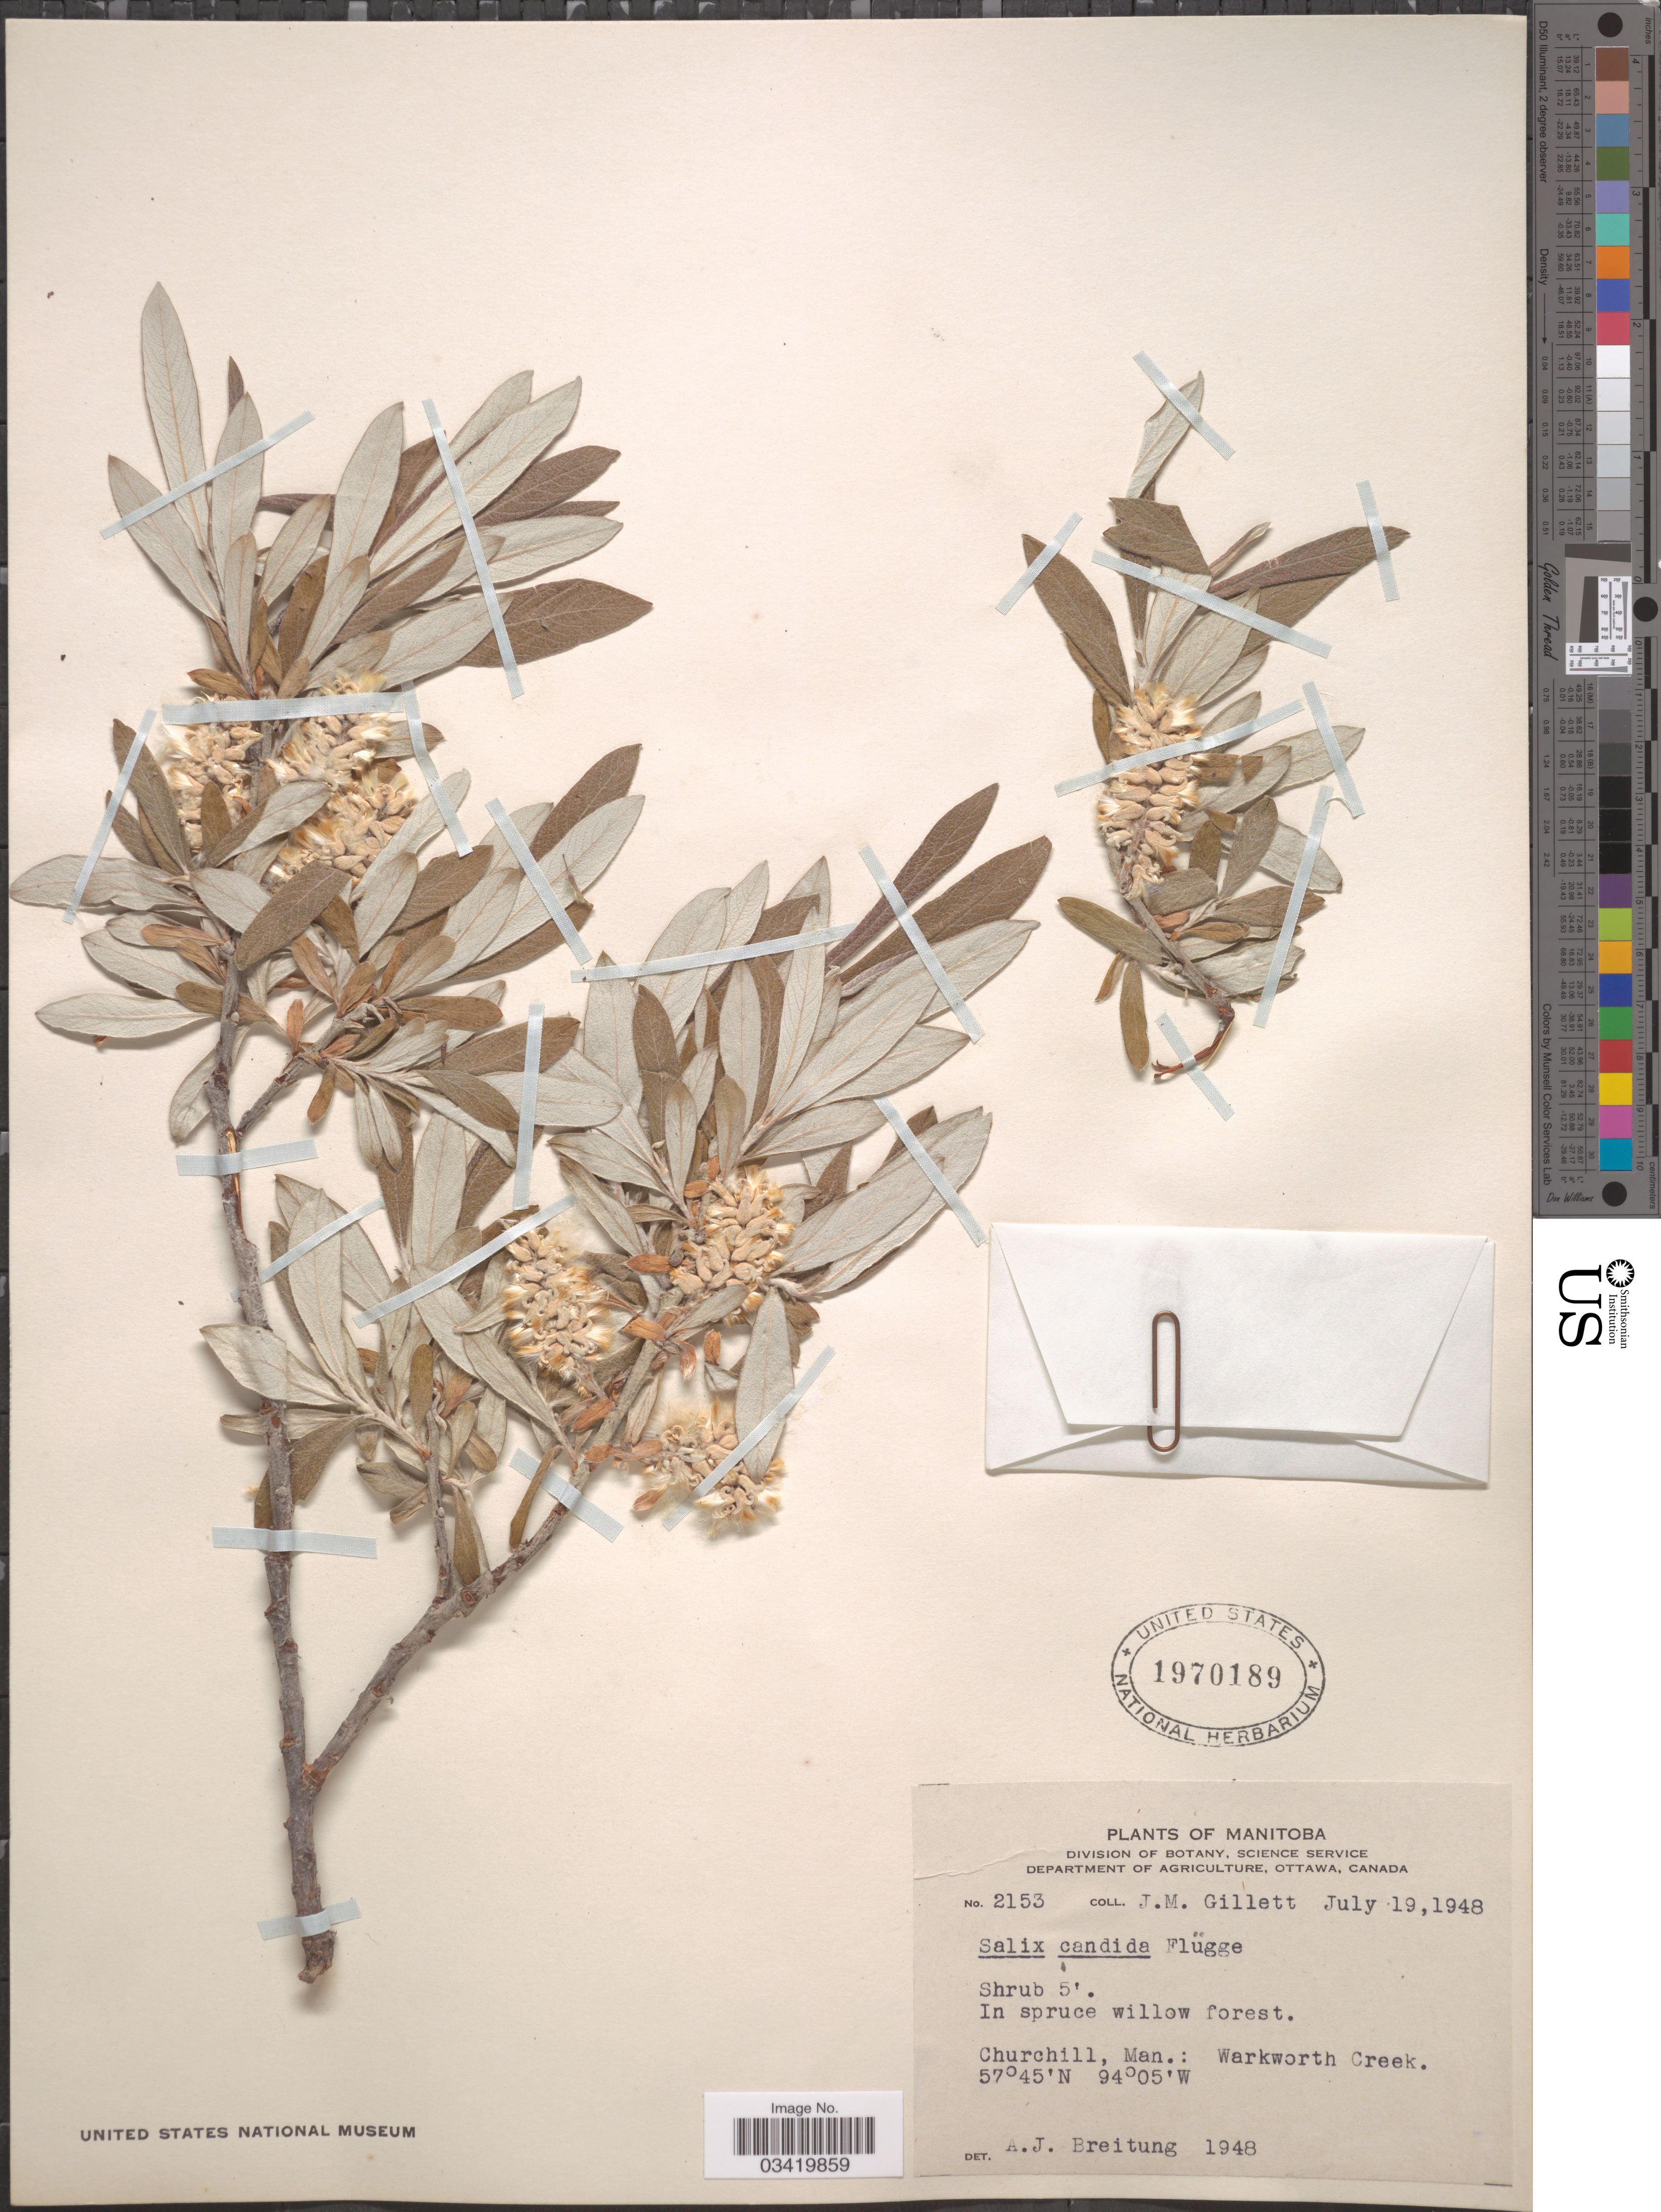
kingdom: Plantae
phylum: Tracheophyta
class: Magnoliopsida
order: Malpighiales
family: Salicaceae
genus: Salix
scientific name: Salix candida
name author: Flüggé ex Willd.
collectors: J. M. Gillett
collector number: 2153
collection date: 1948-07-19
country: Canada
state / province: Manitoba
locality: Churchill, Man.: Warkworth Creek.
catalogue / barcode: US 1970189